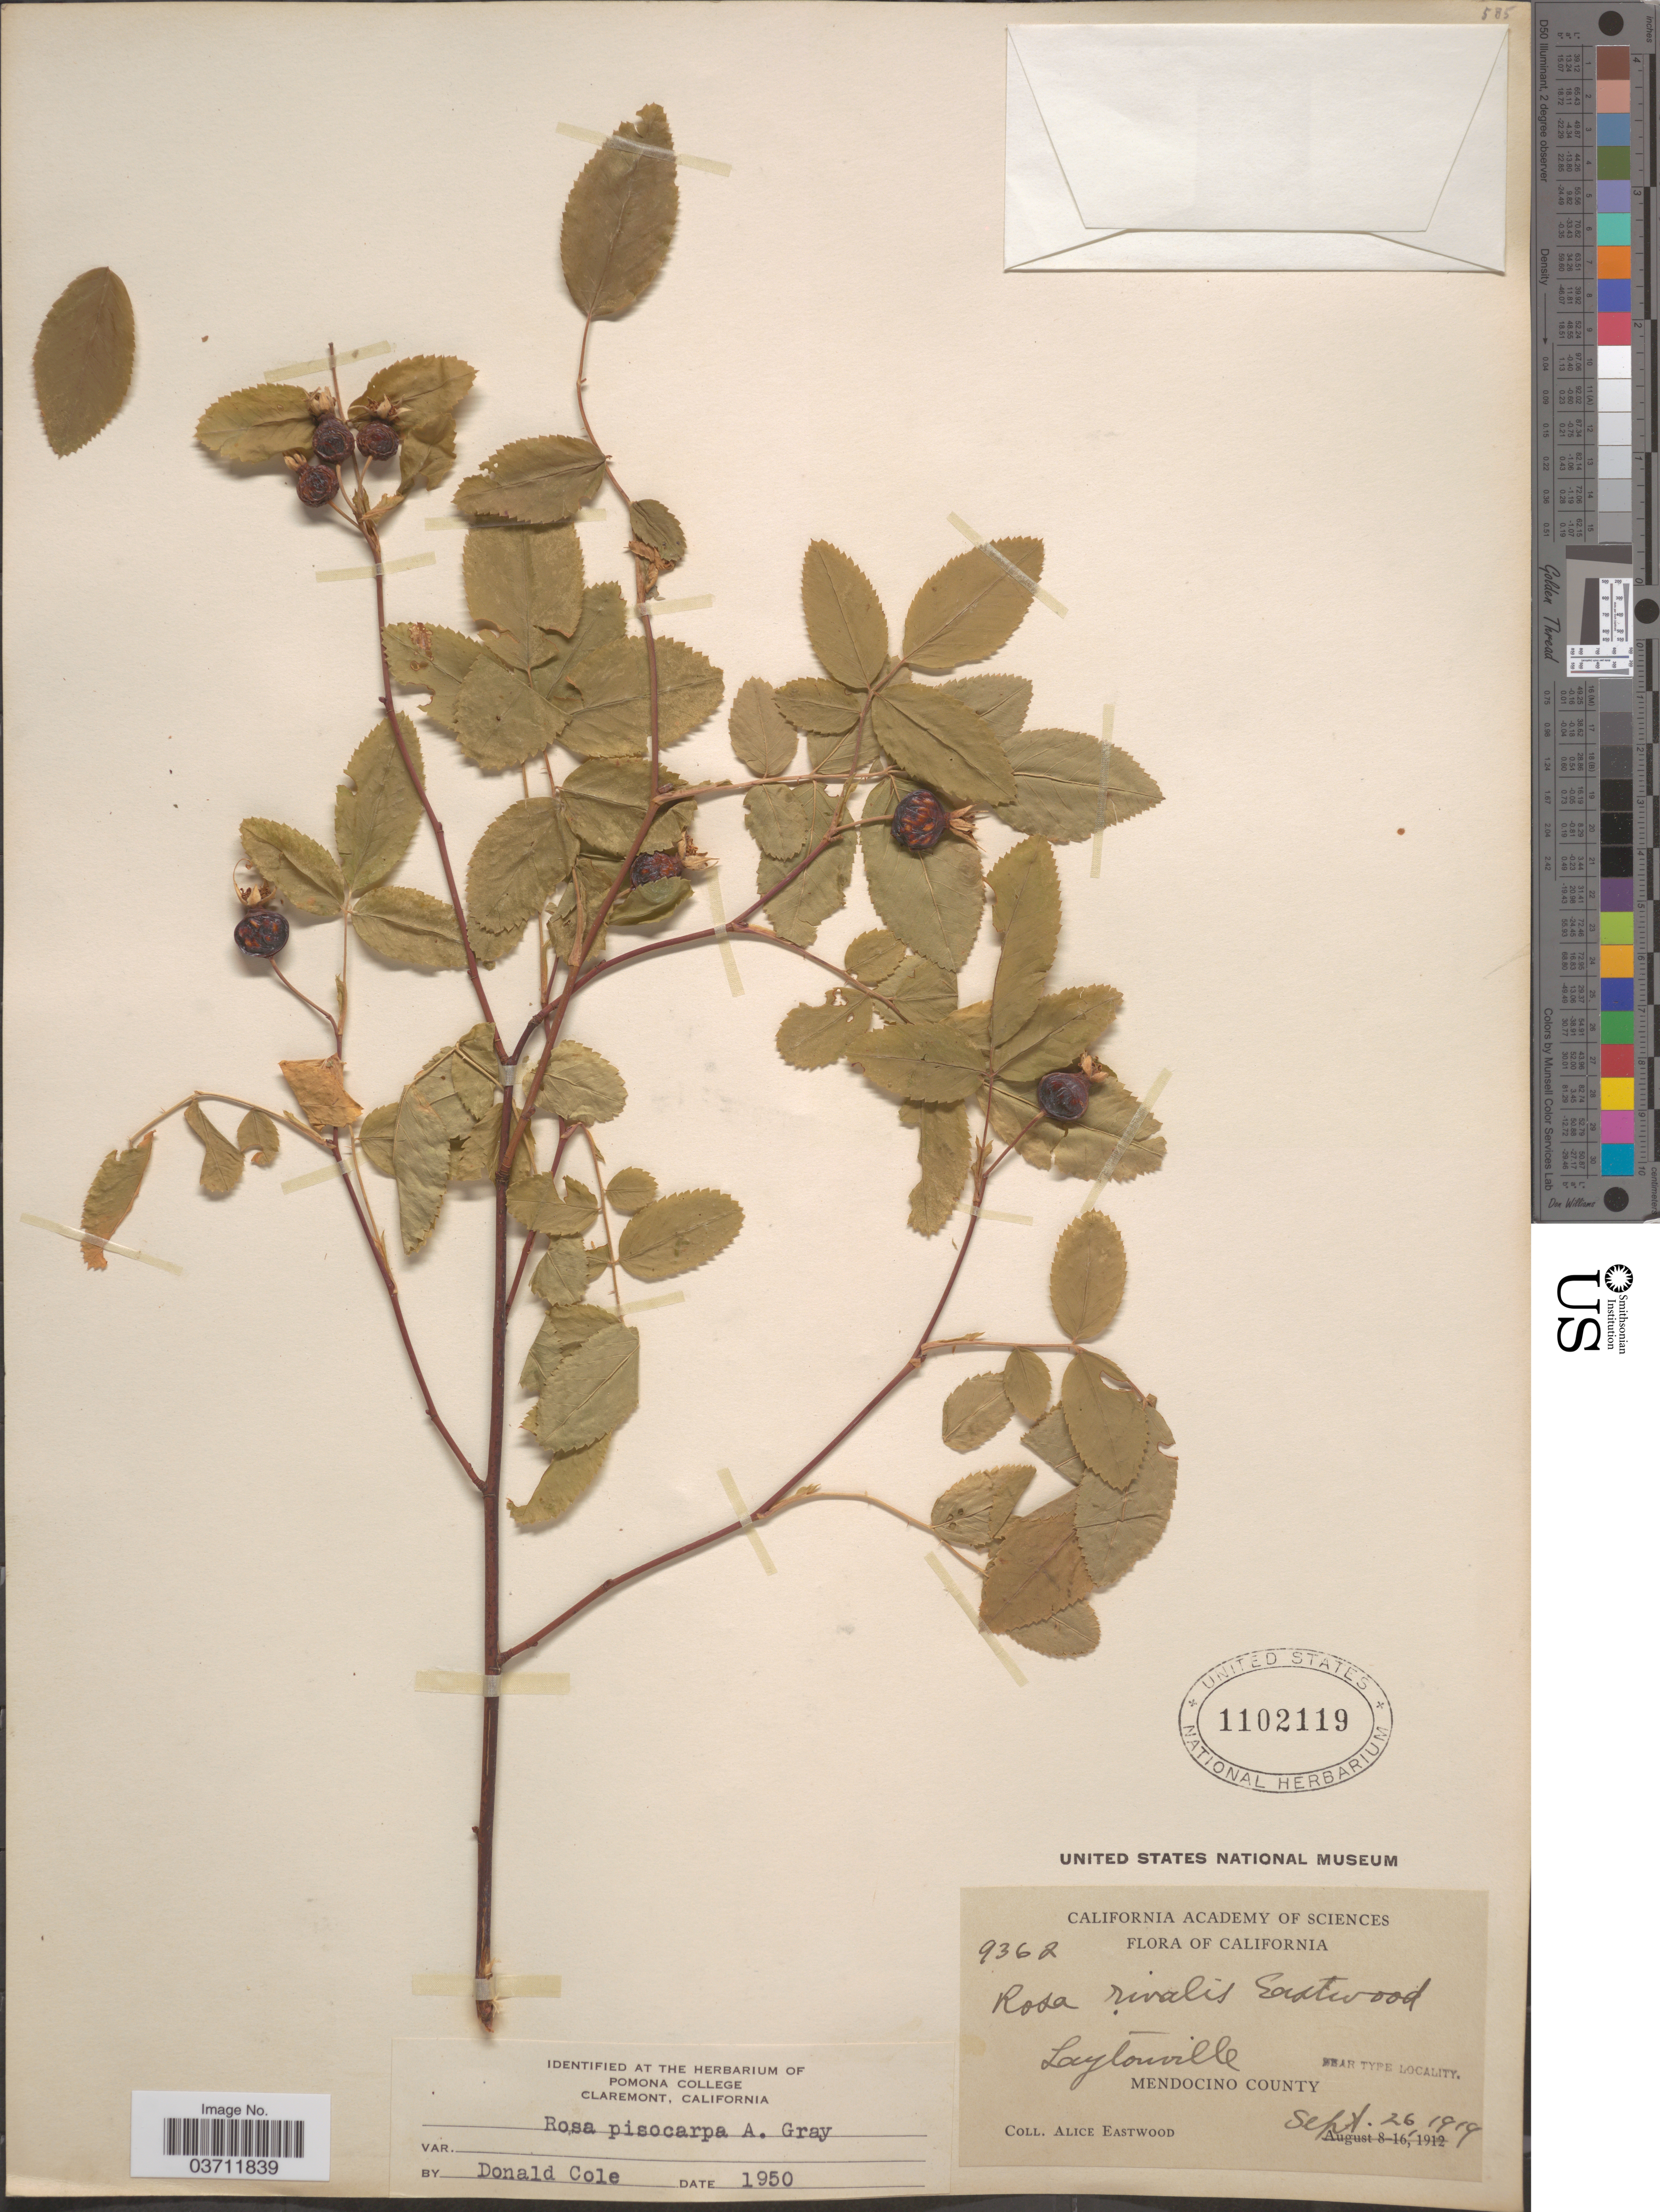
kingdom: Plantae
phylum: Tracheophyta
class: Magnoliopsida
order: Rosales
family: Rosaceae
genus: Rosa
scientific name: Rosa pisocarpa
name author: A. Gray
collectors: A. Eastwood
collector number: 9362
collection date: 1919-09-26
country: United States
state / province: California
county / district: Mendocino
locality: Laytonville. Mendocino County.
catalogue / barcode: US 1102119